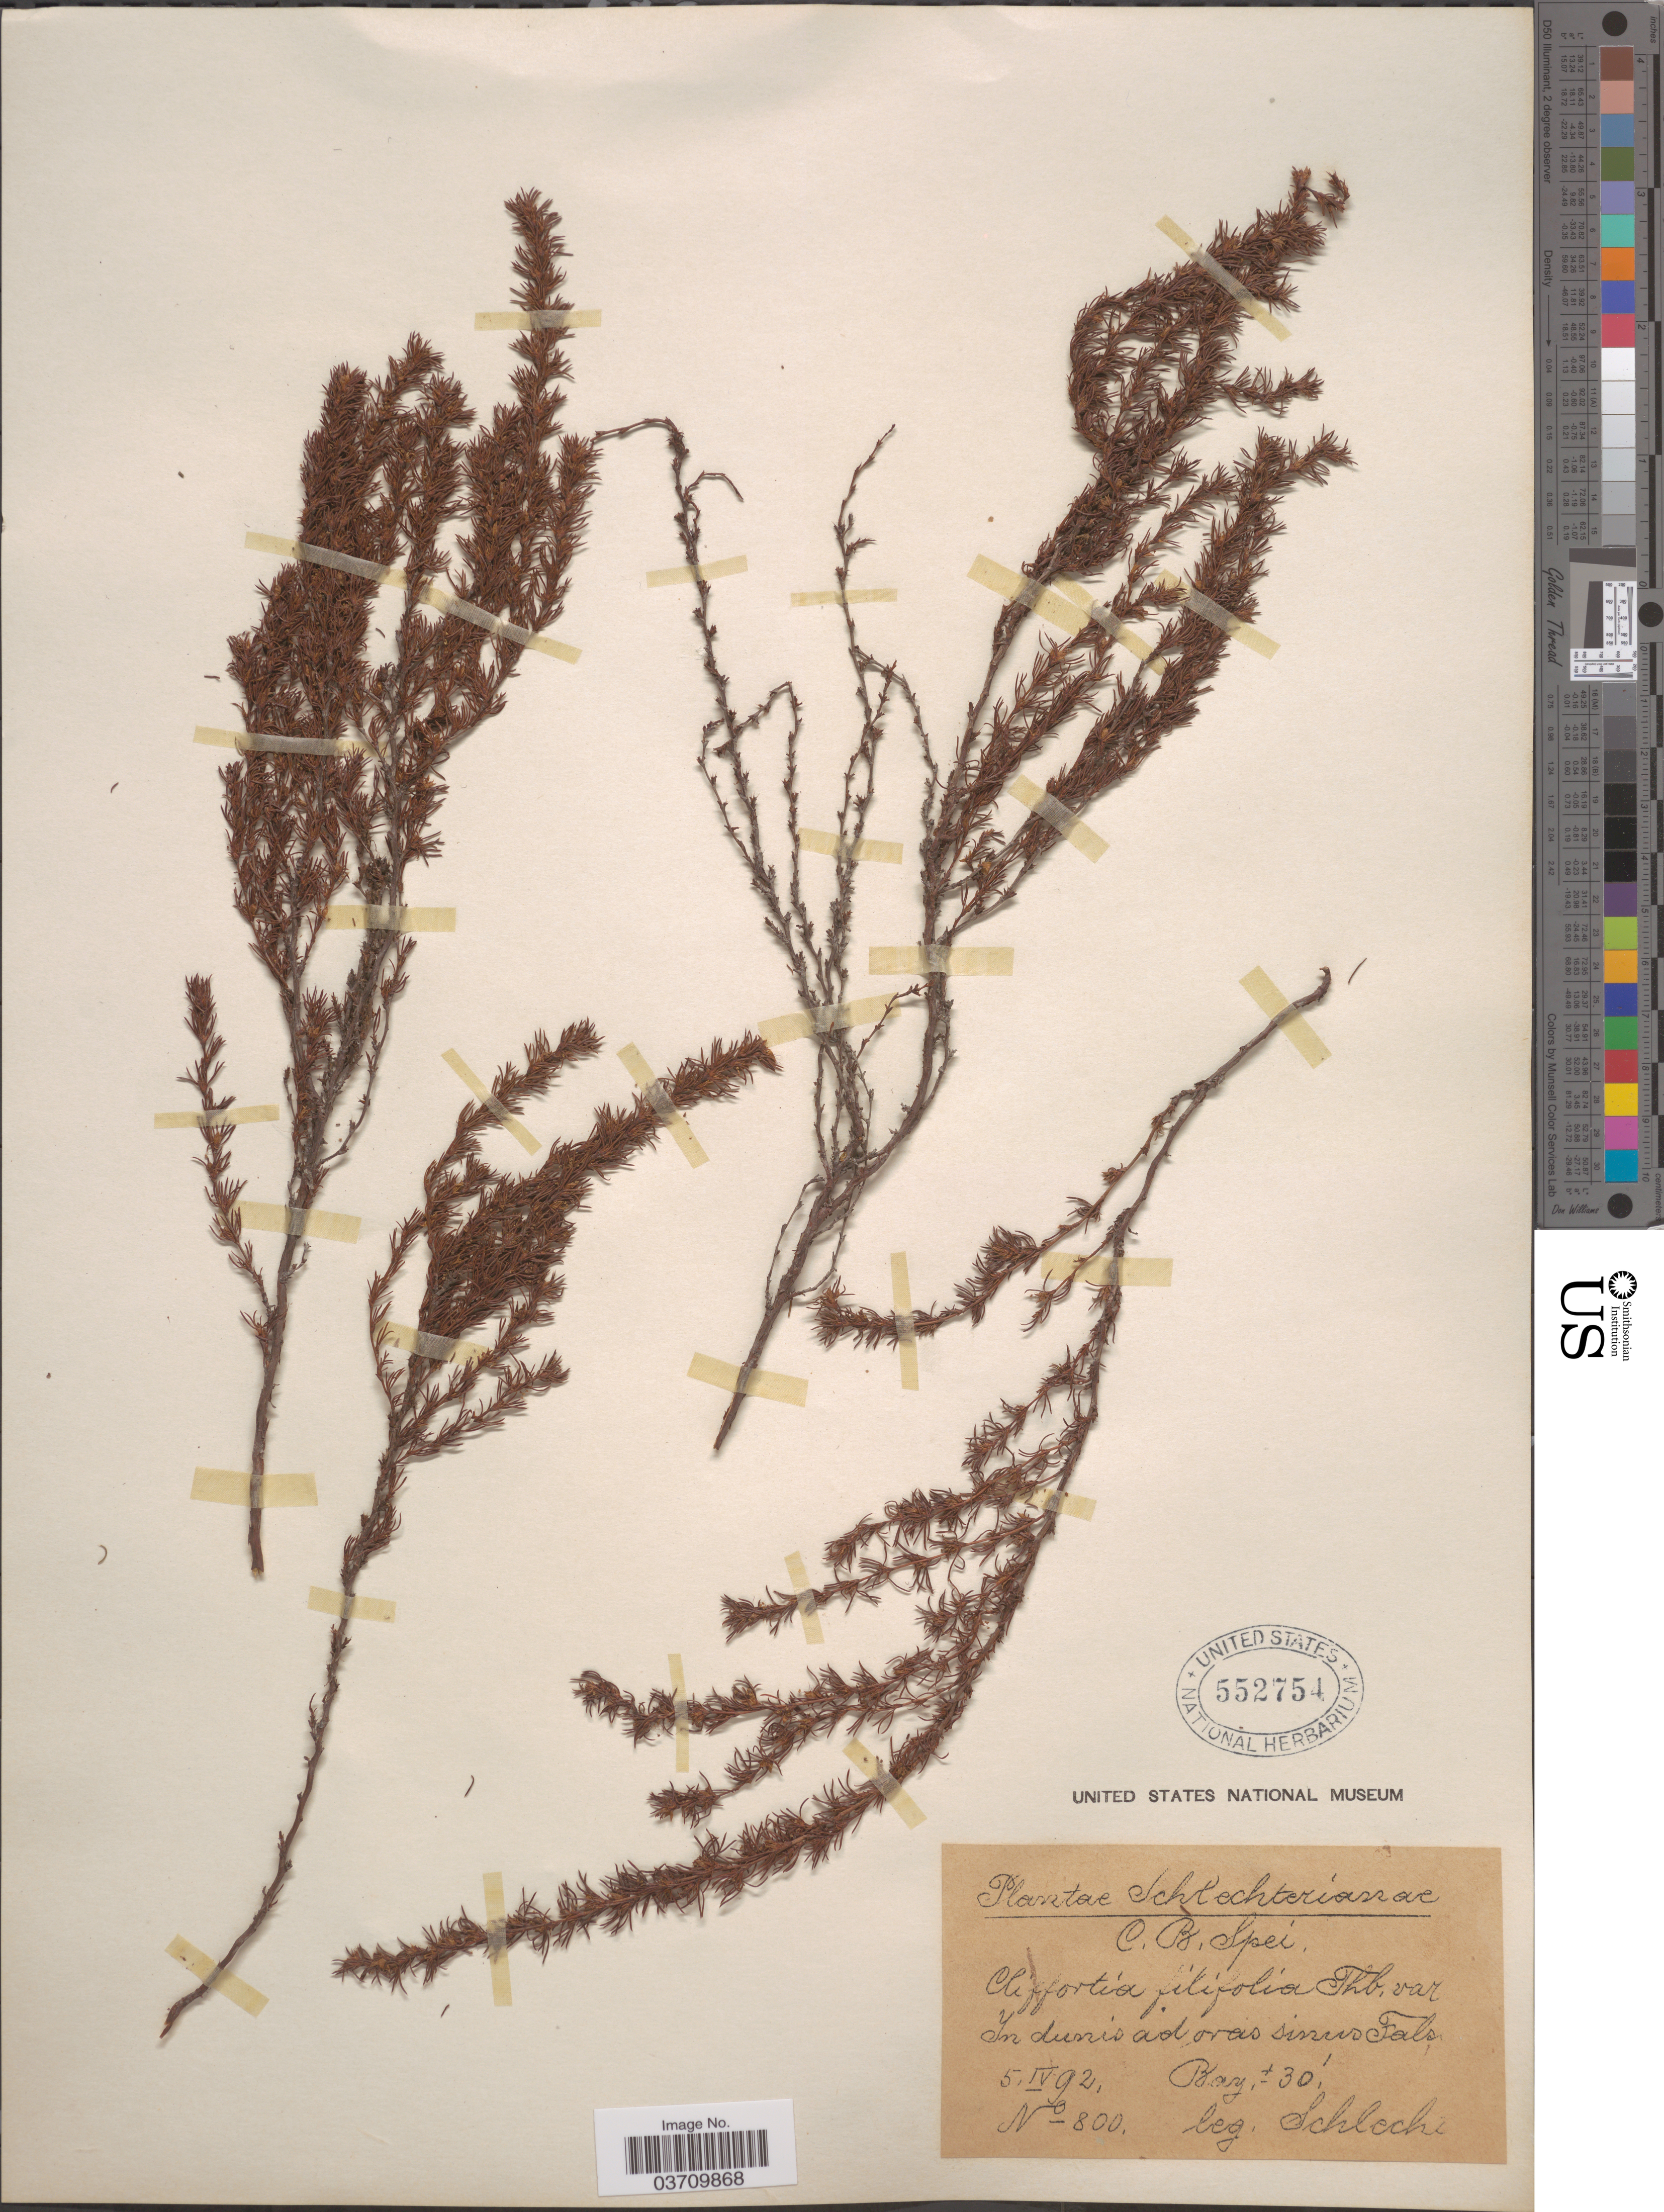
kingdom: Plantae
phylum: Tracheophyta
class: Magnoliopsida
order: Rosales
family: Rosaceae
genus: Cliffortia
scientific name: Cliffortia filifolia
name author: L. f.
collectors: Schlechter, --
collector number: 800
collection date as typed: Transcribed d/m/y: 5/4/92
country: South Africa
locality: C. B. Spei. In dunis ad oras sinus Fals Bay.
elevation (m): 9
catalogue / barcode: US 552754